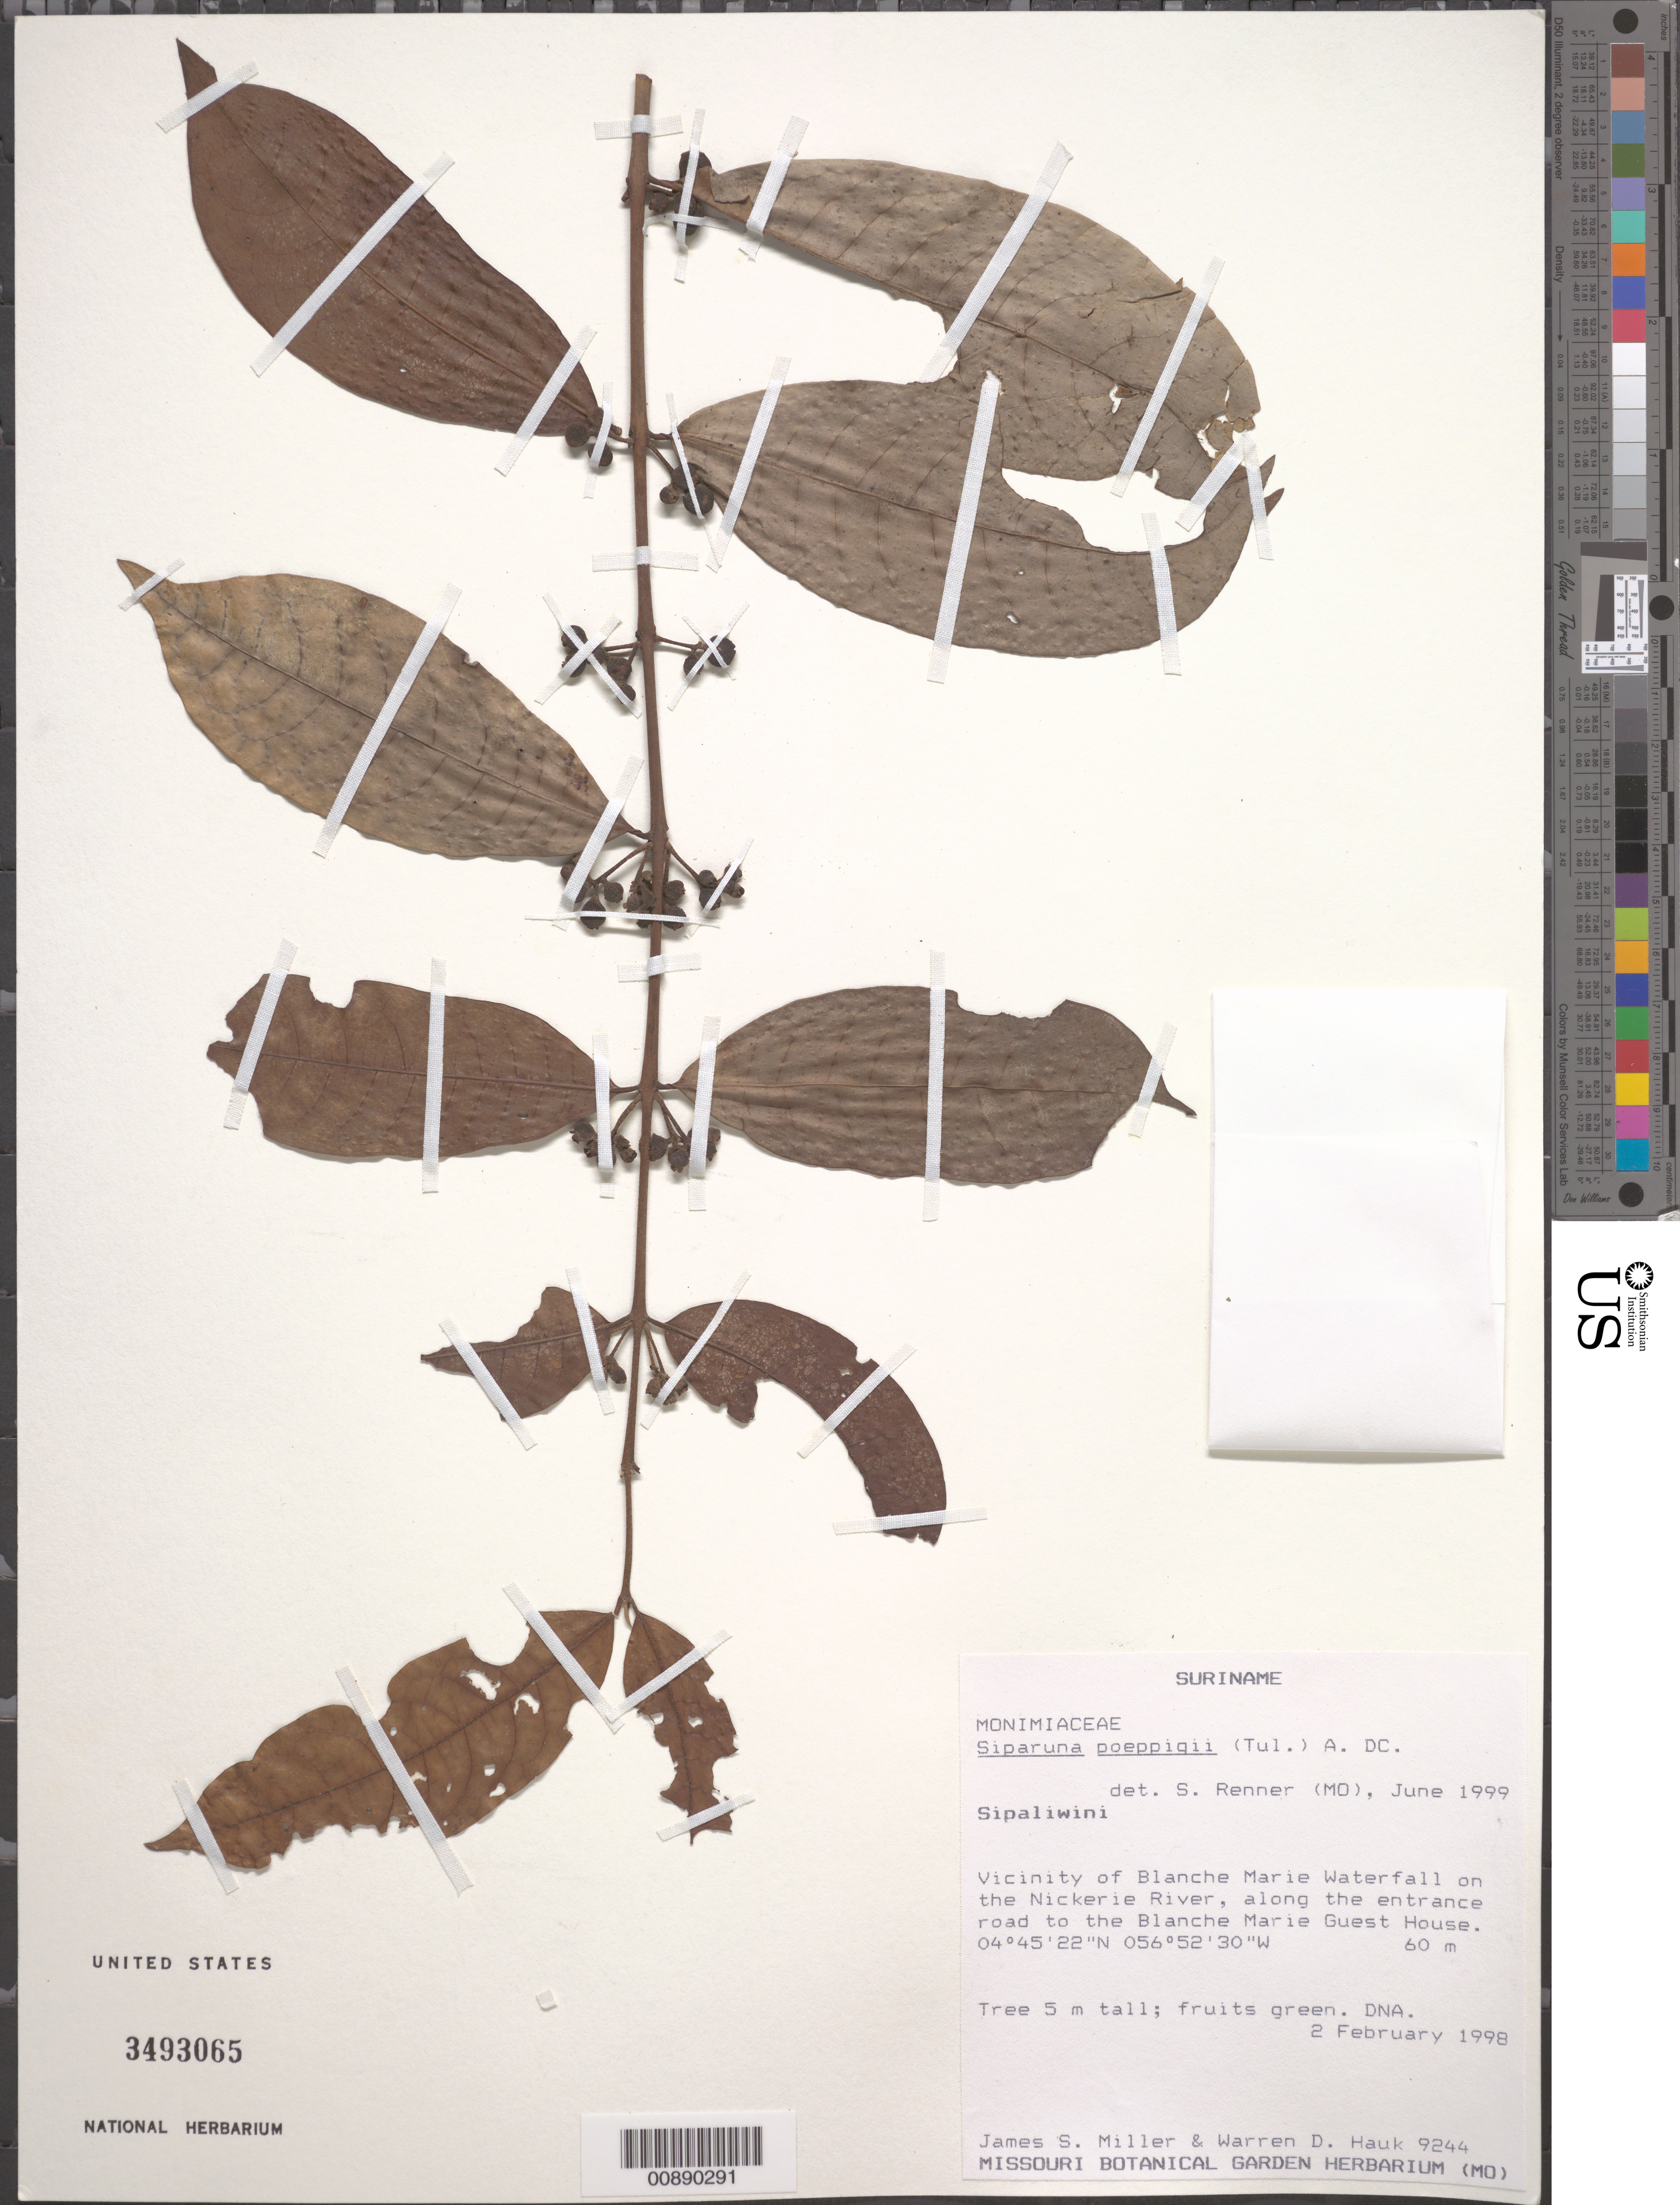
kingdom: Plantae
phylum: Tracheophyta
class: Magnoliopsida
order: Laurales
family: Siparunaceae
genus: Siparuna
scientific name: Siparuna poeppigii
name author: (Tul.) A. DC.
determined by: Renner, S. S.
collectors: J. S. Miller & W. Hauk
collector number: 9244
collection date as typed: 2-Feb-98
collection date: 1998-02-02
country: Suriname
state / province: Sipaliwini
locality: Blanche Marie falls, vic., on Nickerie R., along the entrance road to Blanche Marie Guest House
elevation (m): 60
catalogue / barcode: US 3493065